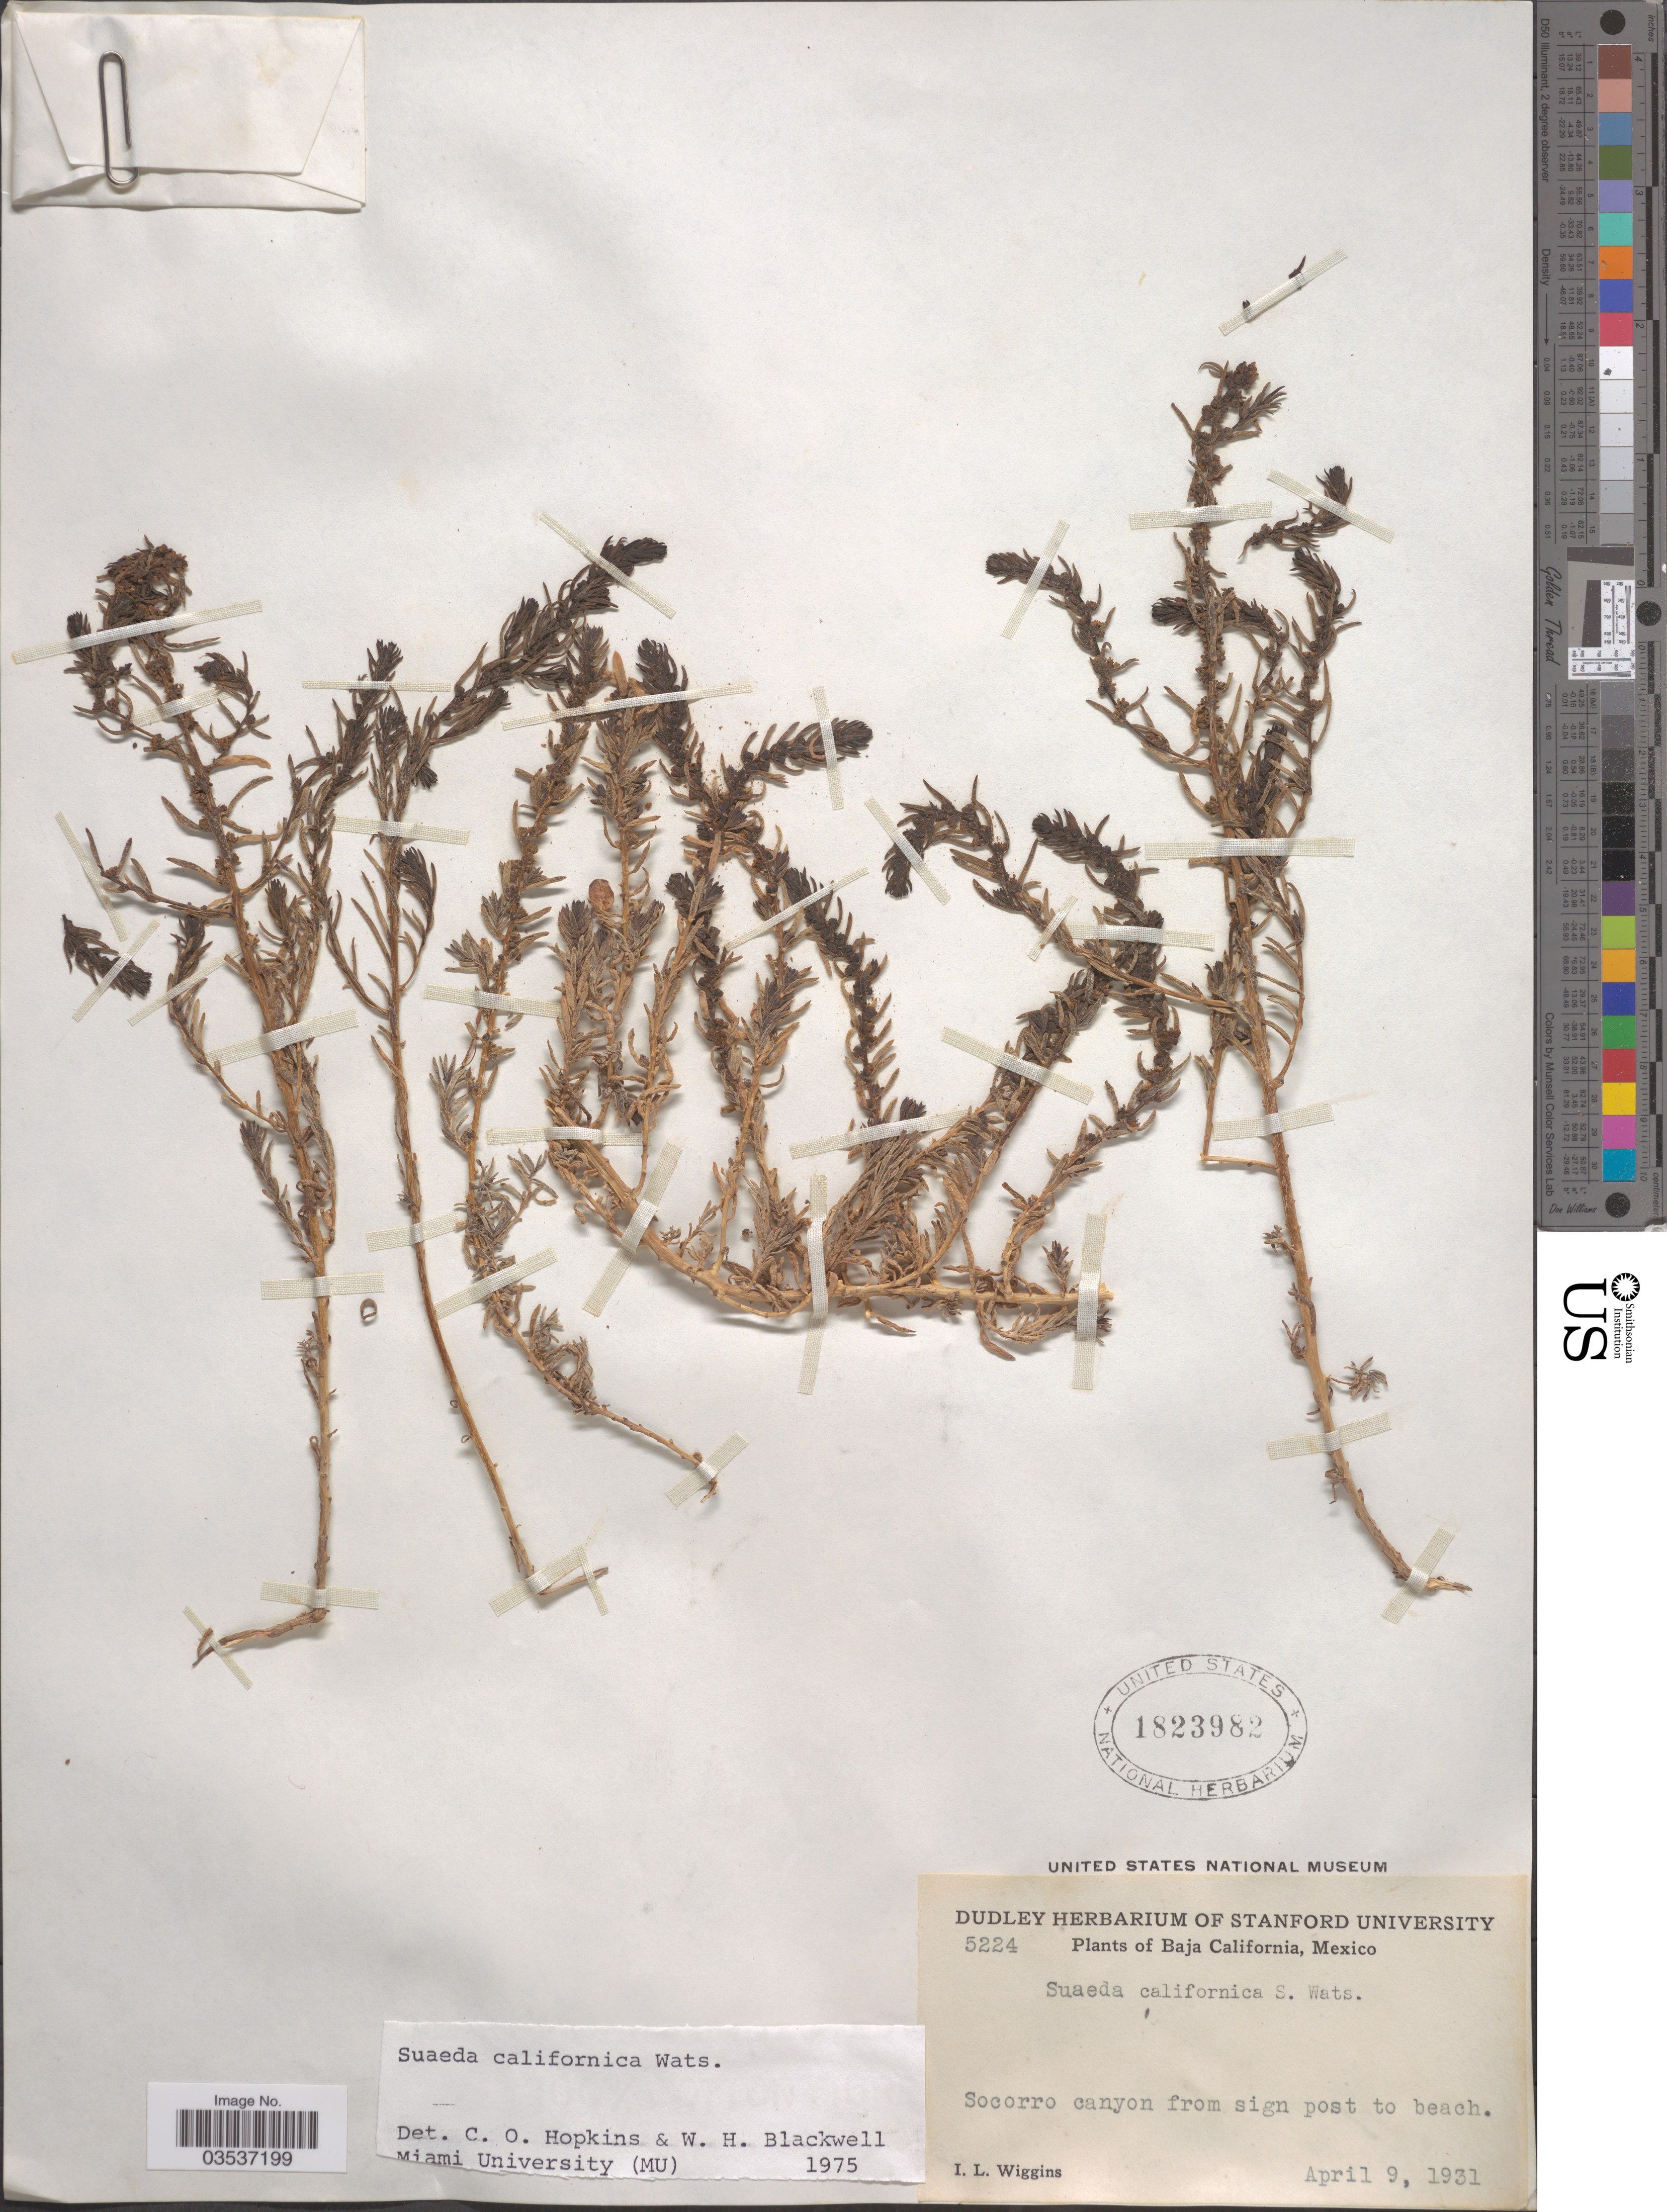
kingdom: Plantae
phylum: Tracheophyta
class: Magnoliopsida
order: Caryophyllales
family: Amaranthaceae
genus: Suaeda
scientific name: Suaeda californica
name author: S. Watson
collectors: I. L. Wiggins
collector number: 5224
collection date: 1931-04-09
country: Mexico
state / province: Baja California Norte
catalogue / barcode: US 1823982